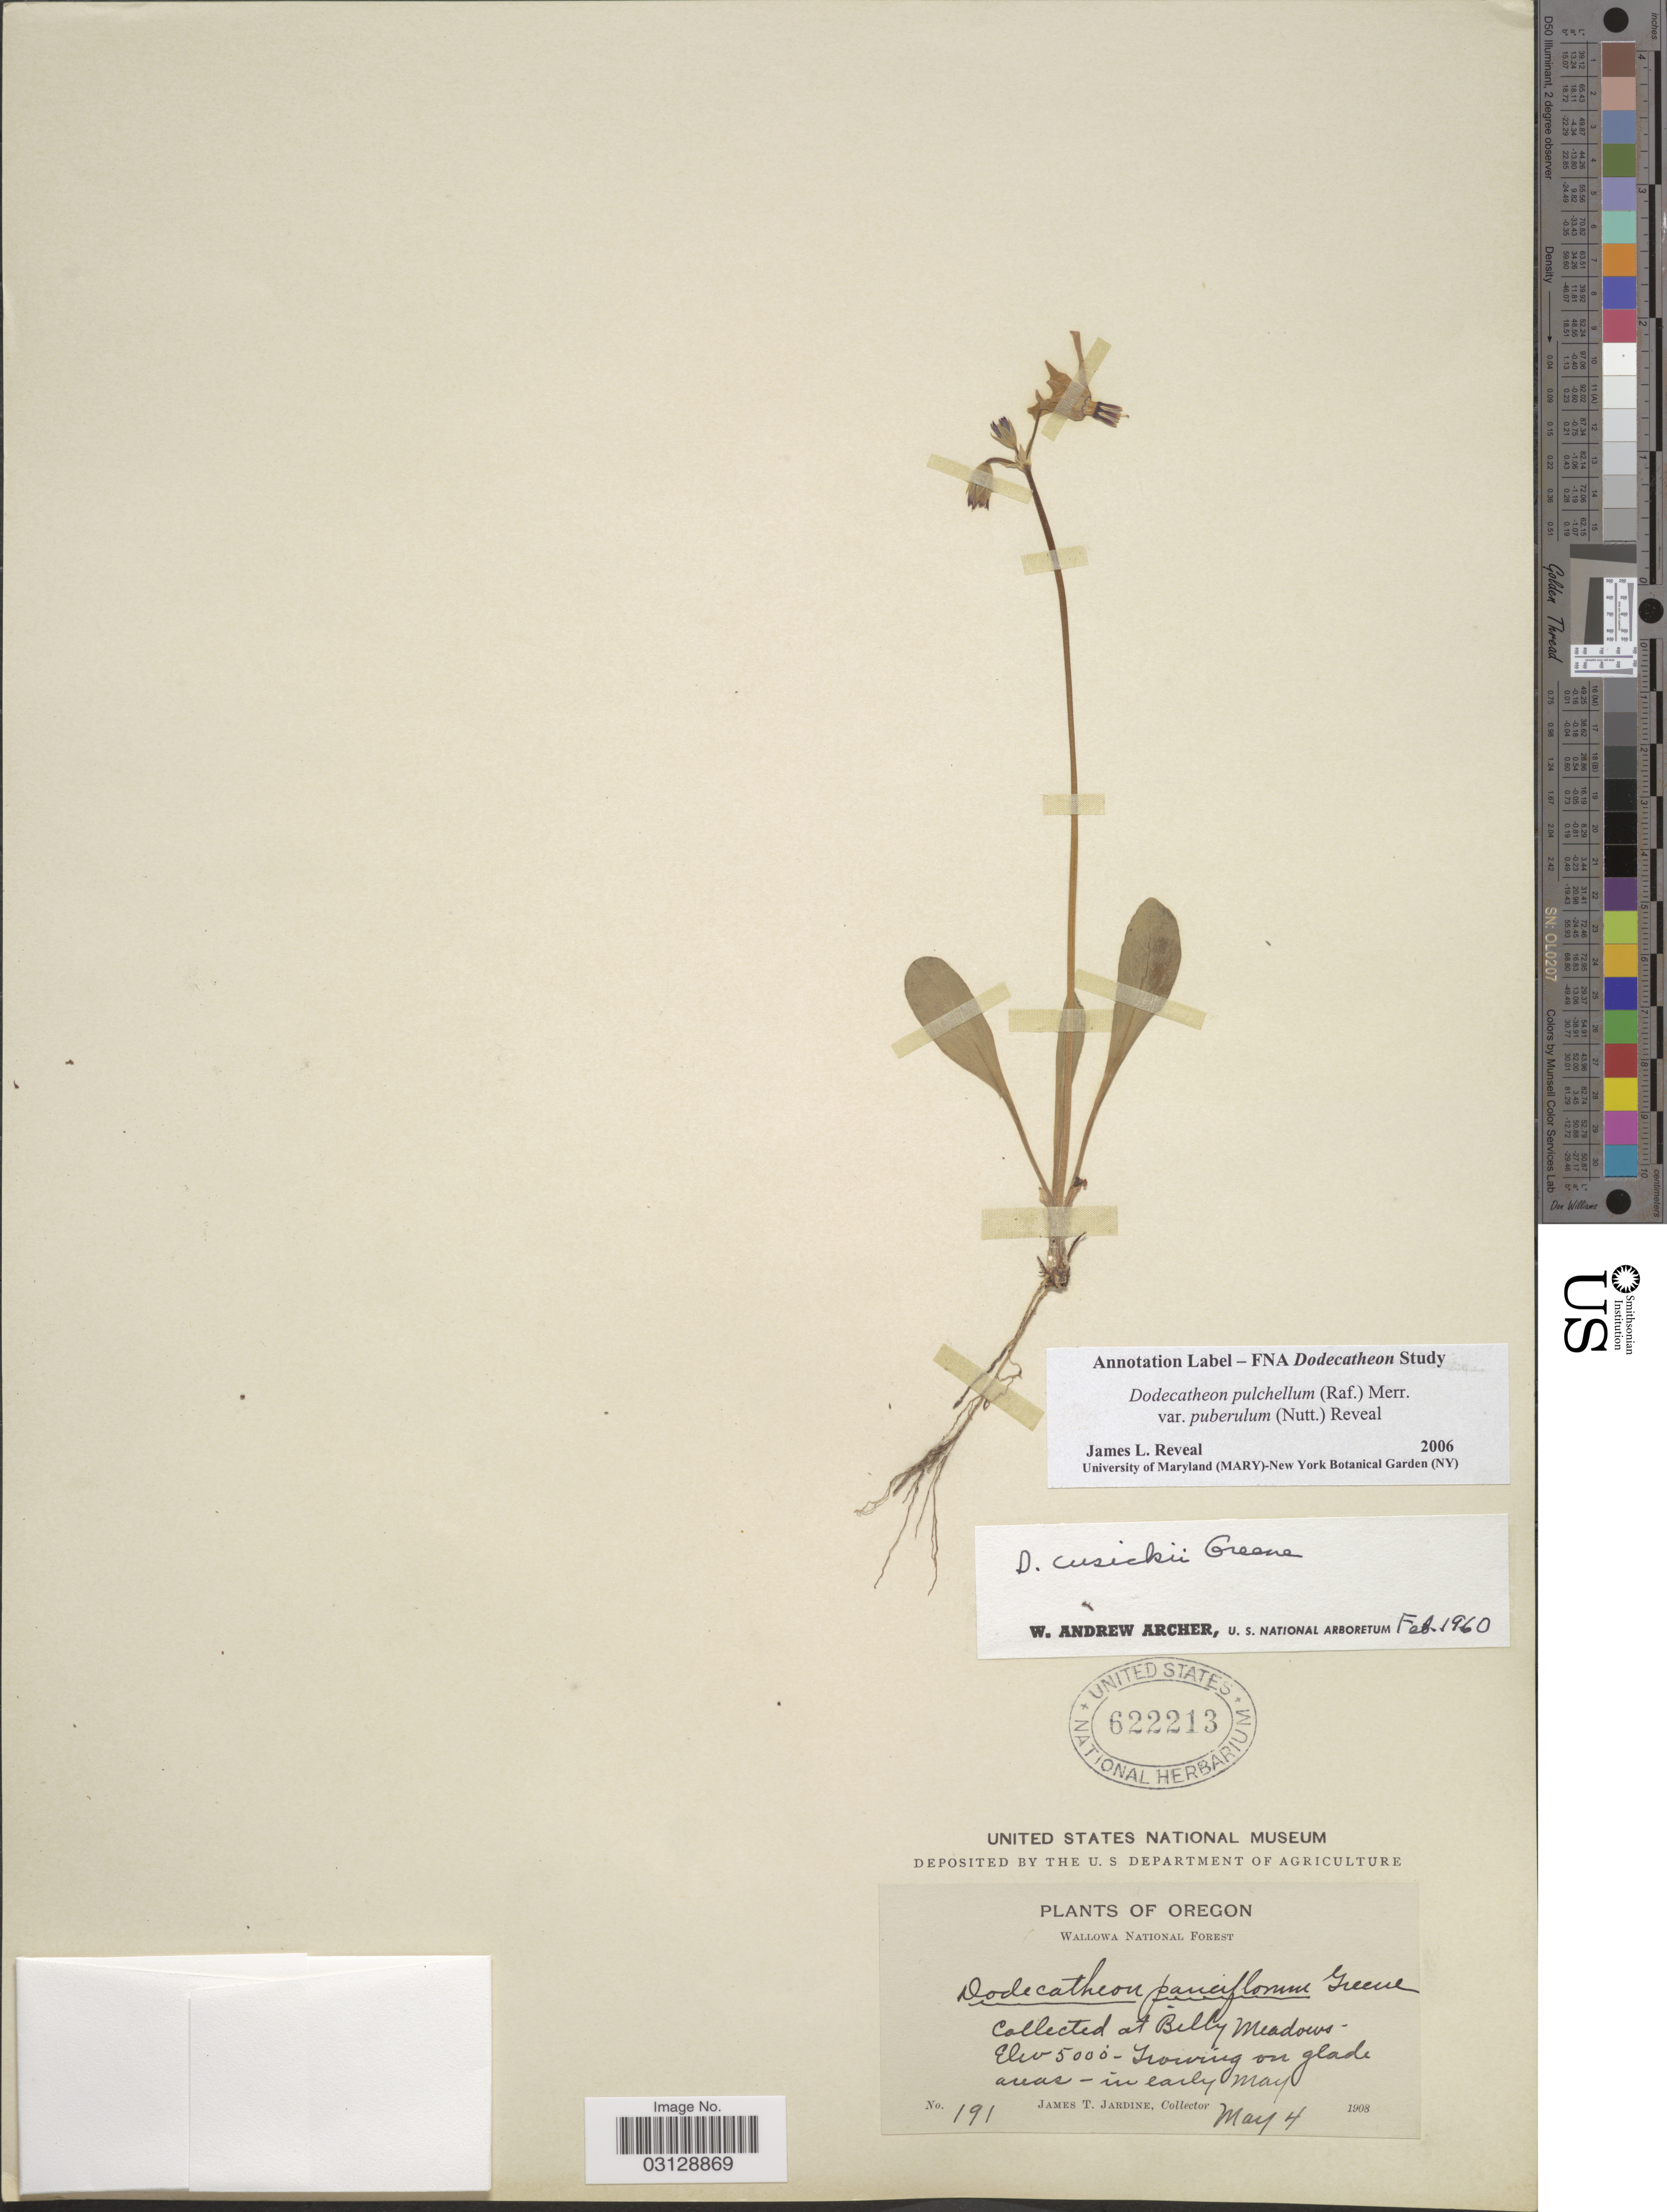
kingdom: Plantae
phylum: Tracheophyta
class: Magnoliopsida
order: Ericales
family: Primulaceae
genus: Dodecatheon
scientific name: Dodecatheon pulchellum var. cusickii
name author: (Greene) Reveal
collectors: J. T. Jardine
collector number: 191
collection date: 1908-05-04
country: United States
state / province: Oregon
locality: Wallowa National Forest. Billy Meadows.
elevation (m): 1524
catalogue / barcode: US 622213